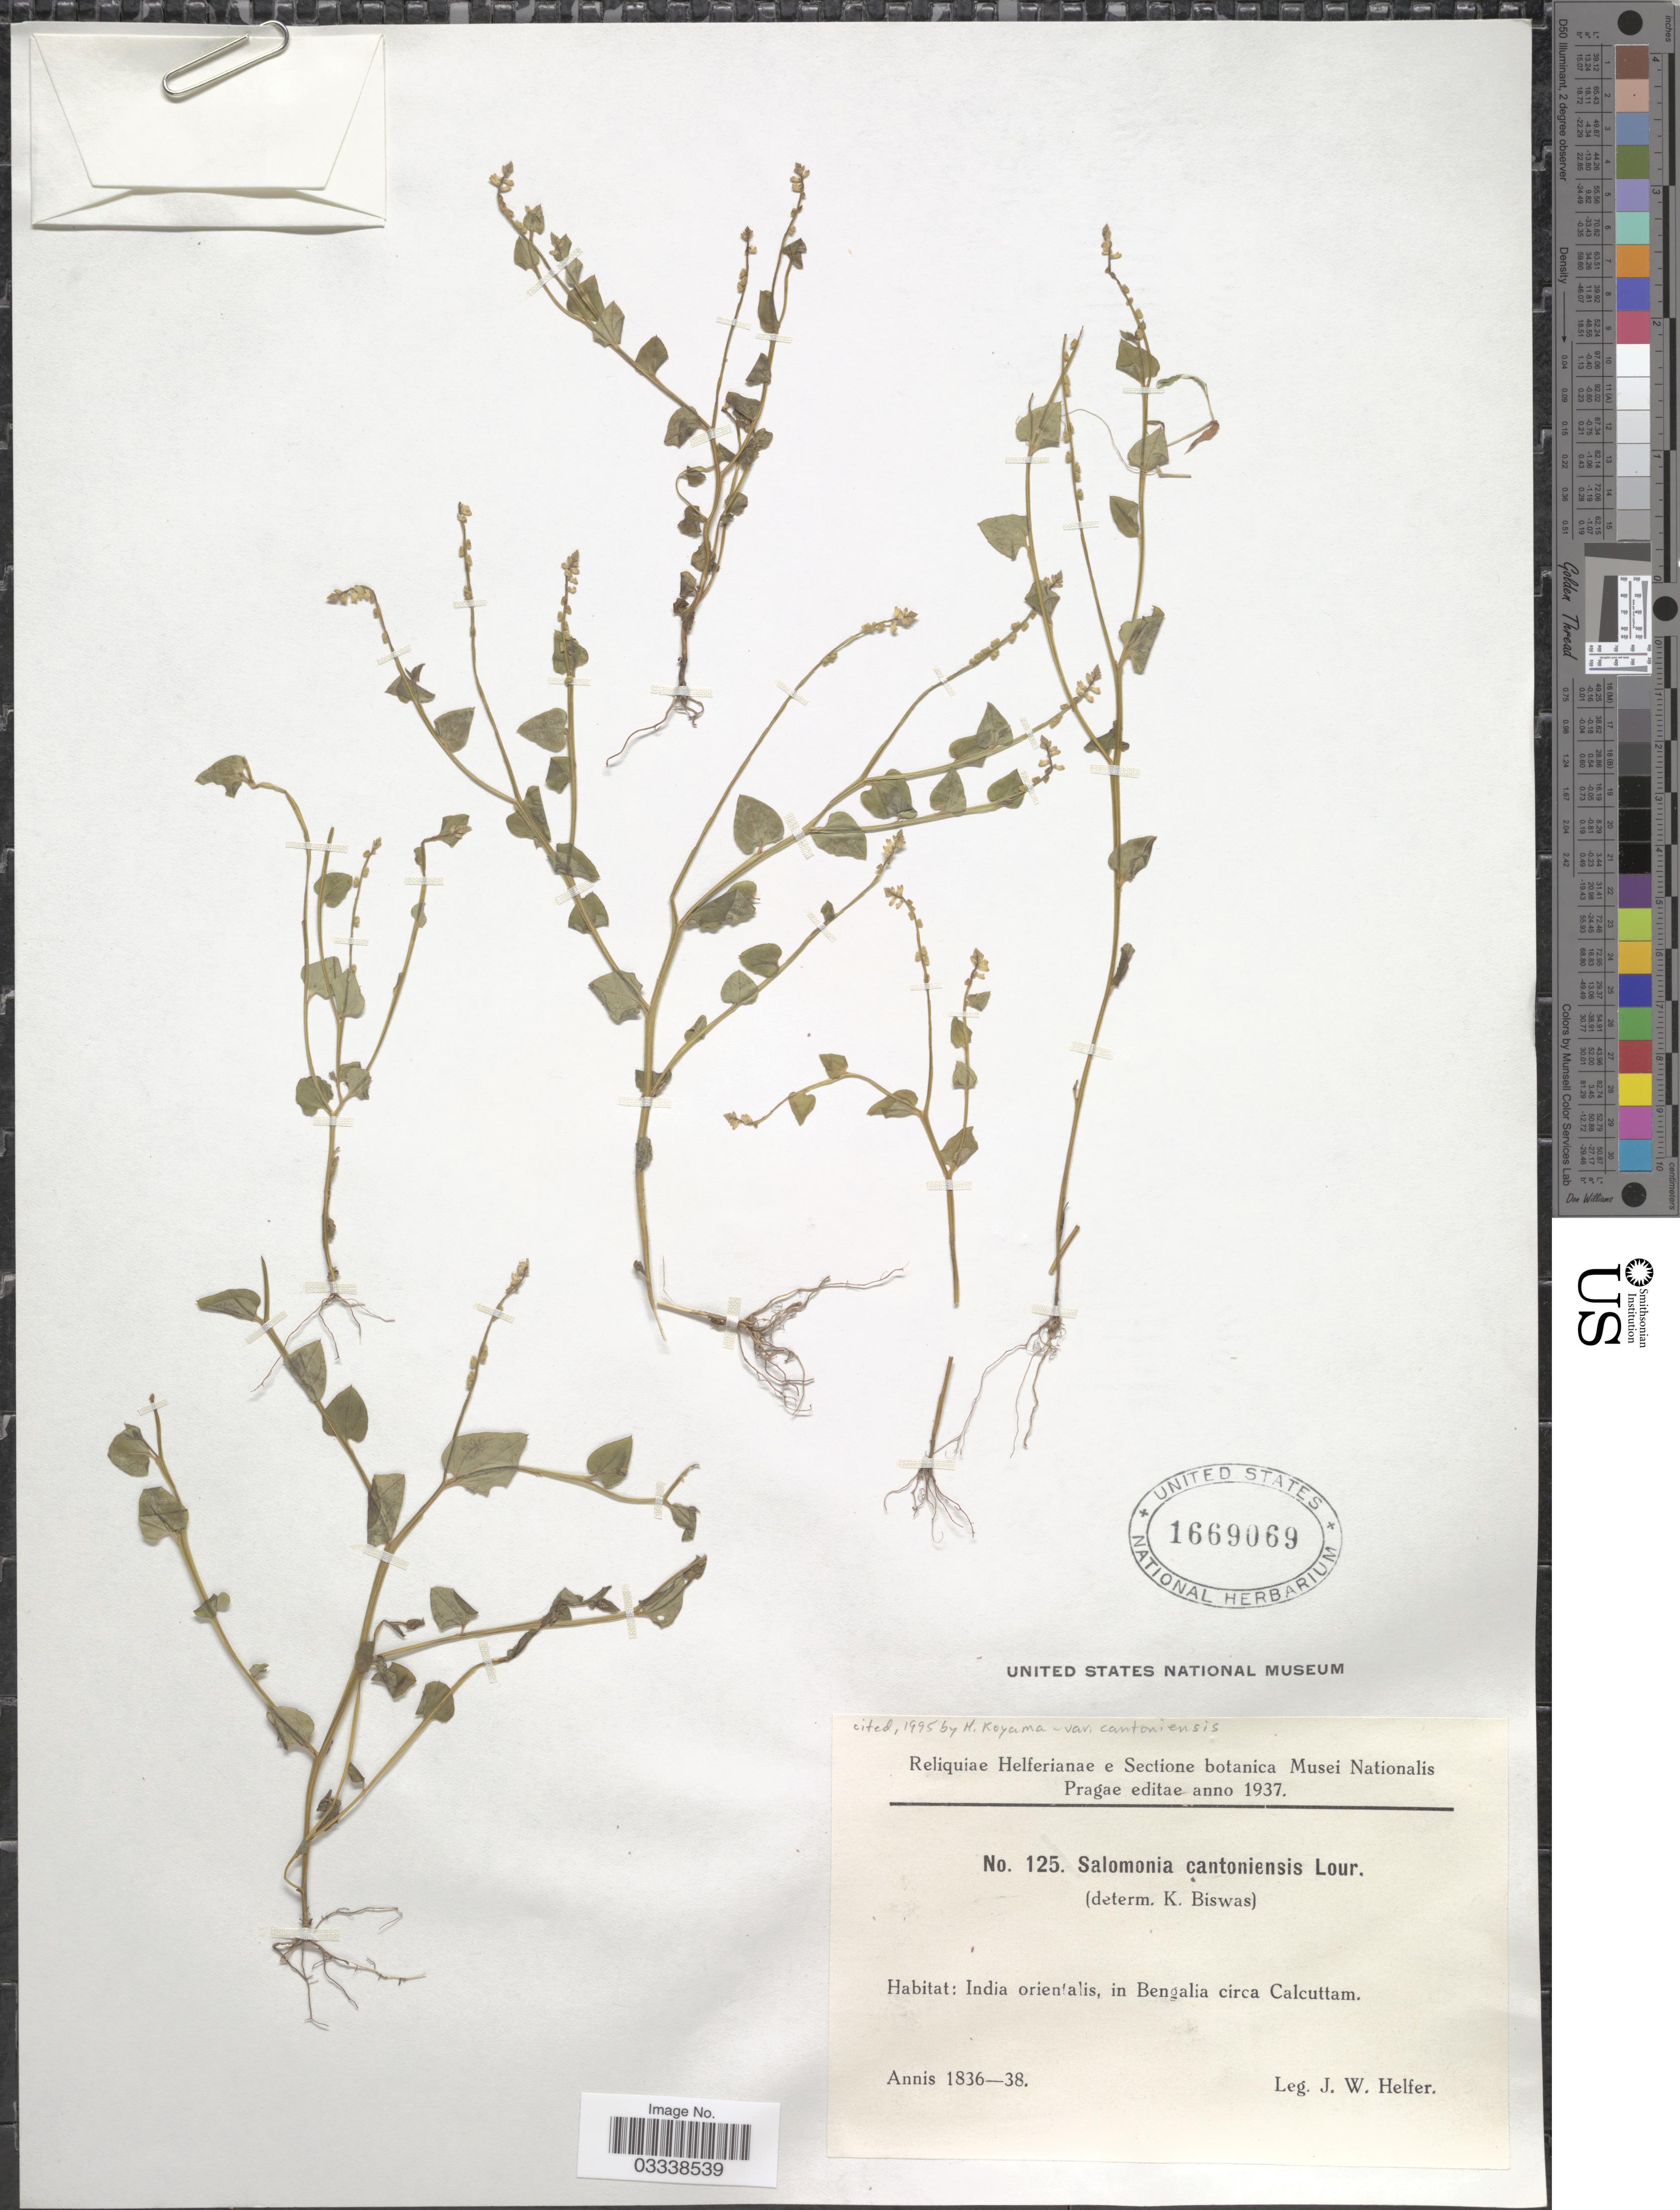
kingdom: Plantae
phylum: Tracheophyta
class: Magnoliopsida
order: Fabales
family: Polygalaceae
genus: Salomonia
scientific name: Salomonia cantoniensis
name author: Lour.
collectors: J. W. Helfer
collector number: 125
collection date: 1836/1838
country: India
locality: India orientalis, in Bengalia circa Calcuttam.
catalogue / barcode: US 1669069